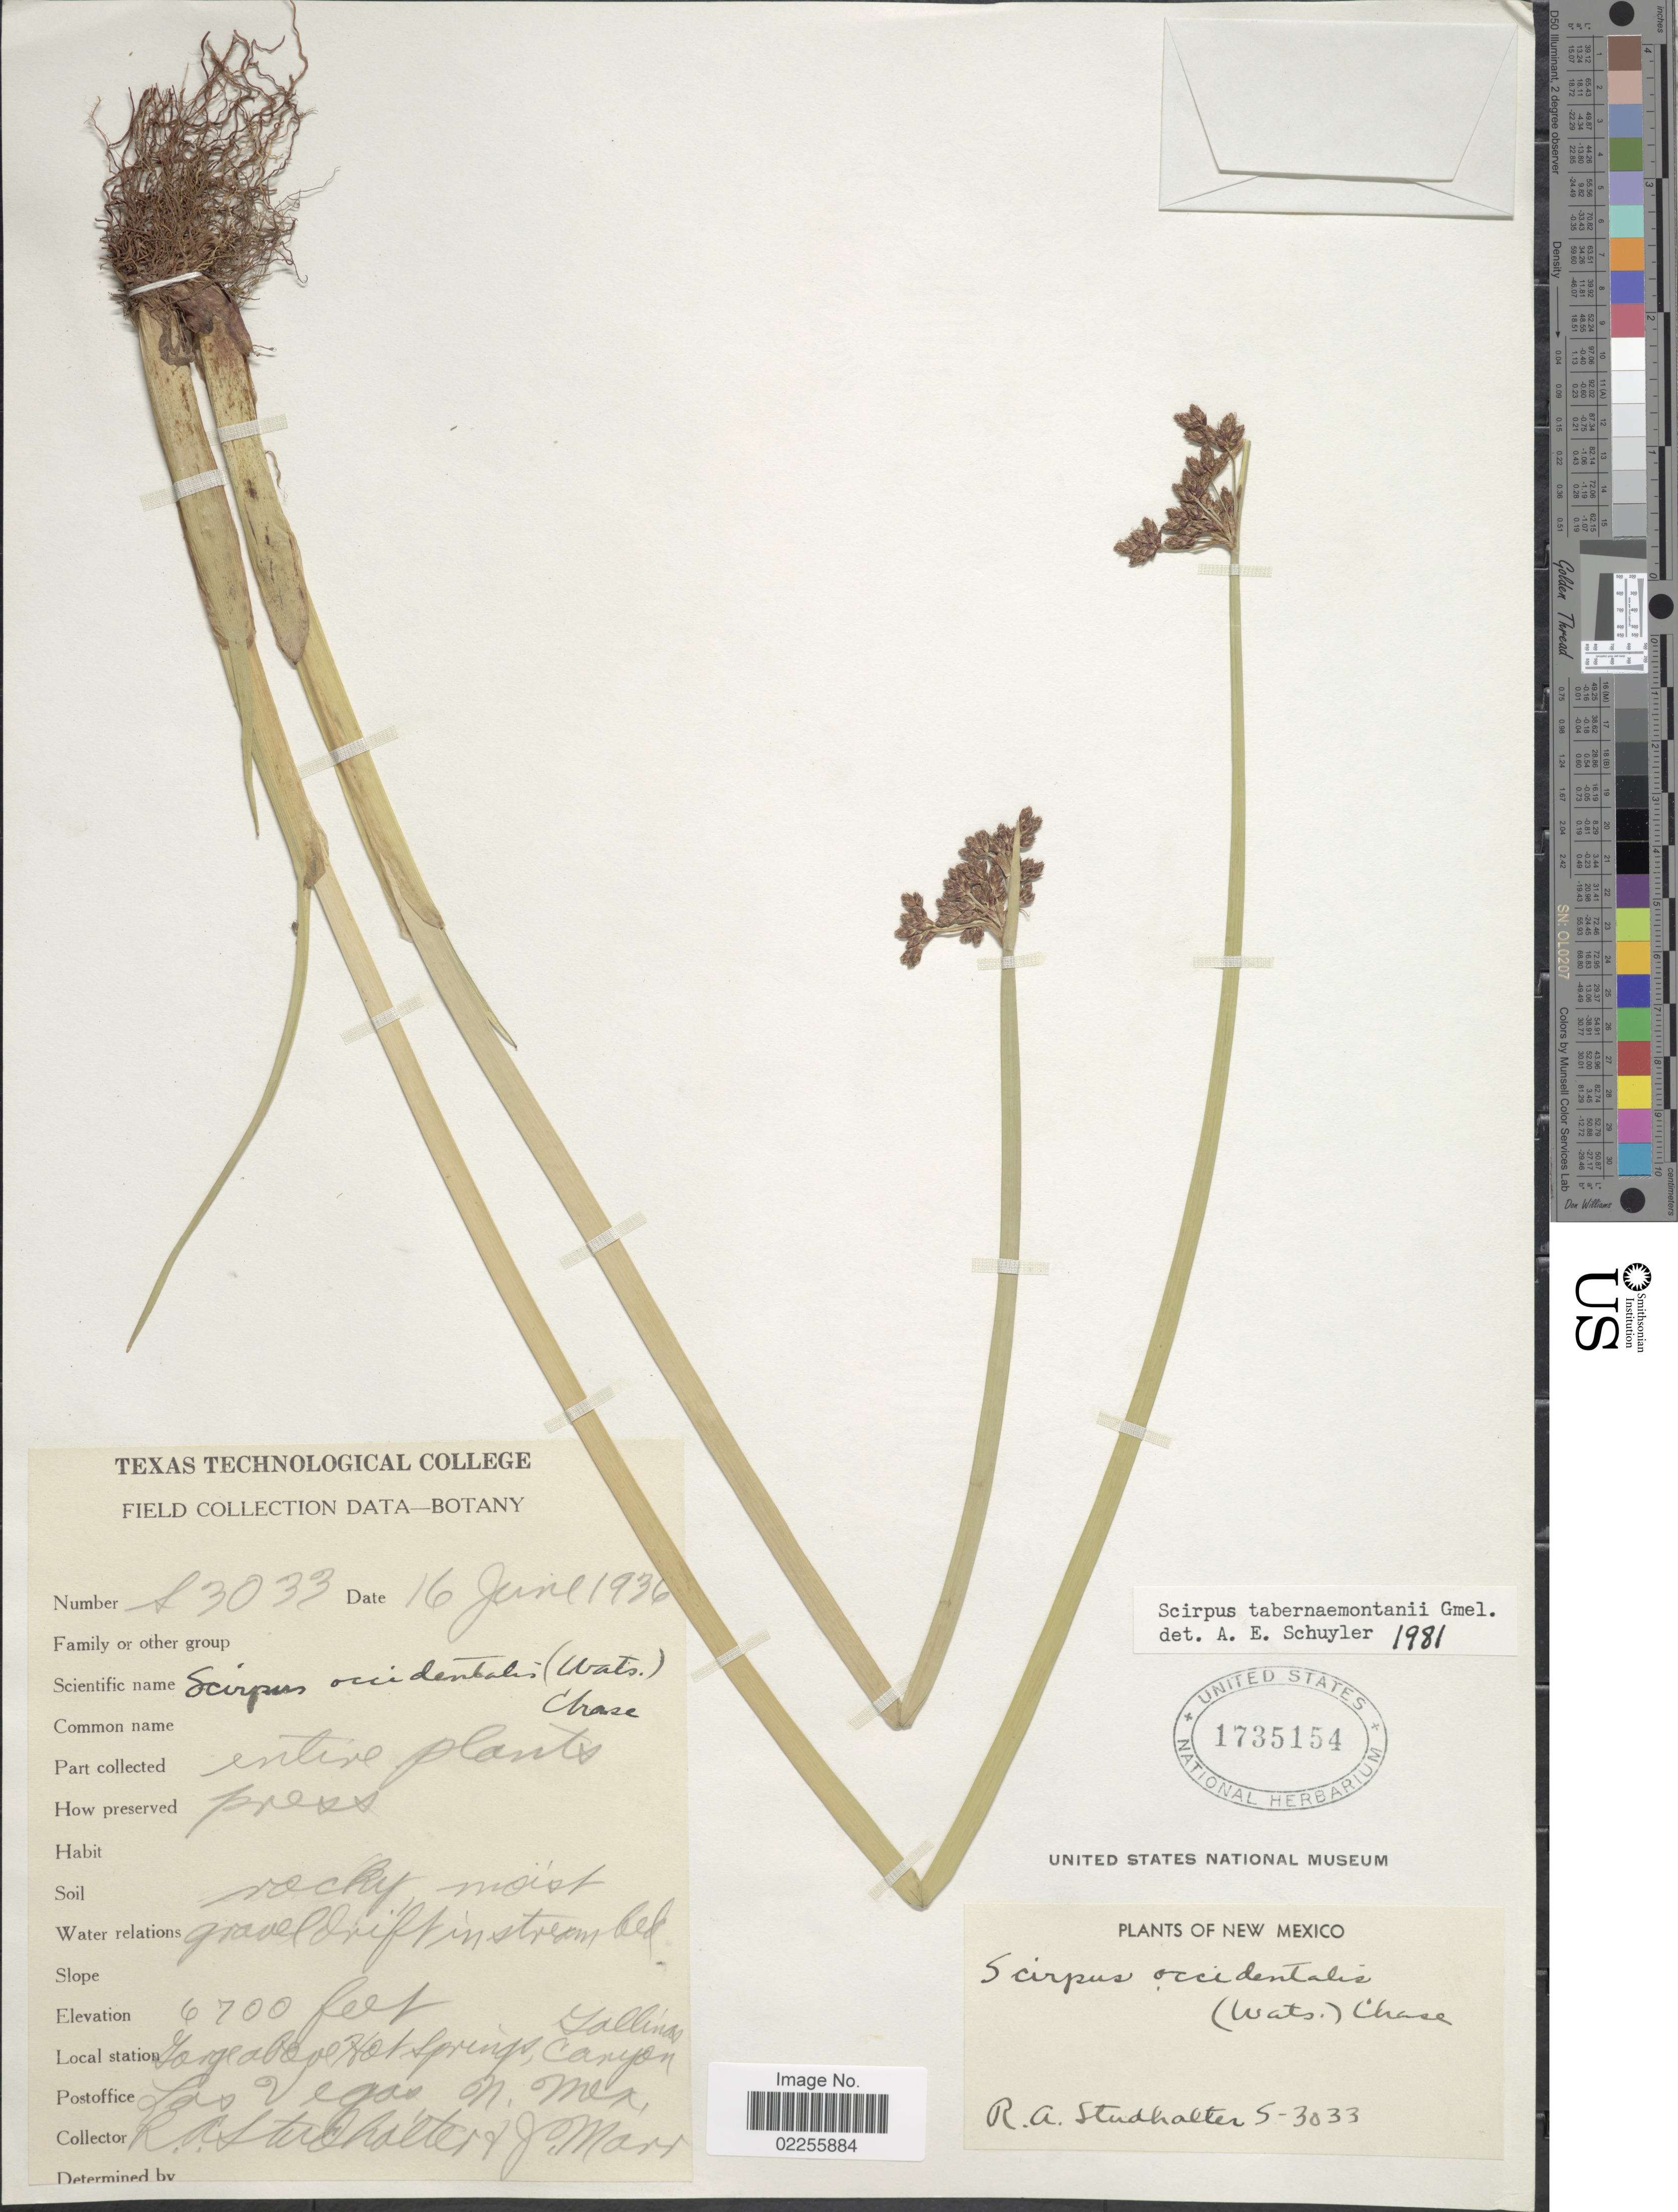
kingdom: Plantae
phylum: Tracheophyta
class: Liliopsida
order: Poales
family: Cyperaceae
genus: Schoenoplectus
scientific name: Schoenoplectus tabernaemontani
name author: (C.C. Gmel.) Palla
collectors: R. Studhalter & J. Marr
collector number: S-3033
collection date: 1936-06-16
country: United States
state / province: New Mexico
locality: Gravel drift in stream bed, Gorge above Hot Springs, Canyon Gallinas, Las Vegas on Mex.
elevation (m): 2042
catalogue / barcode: US 1735154